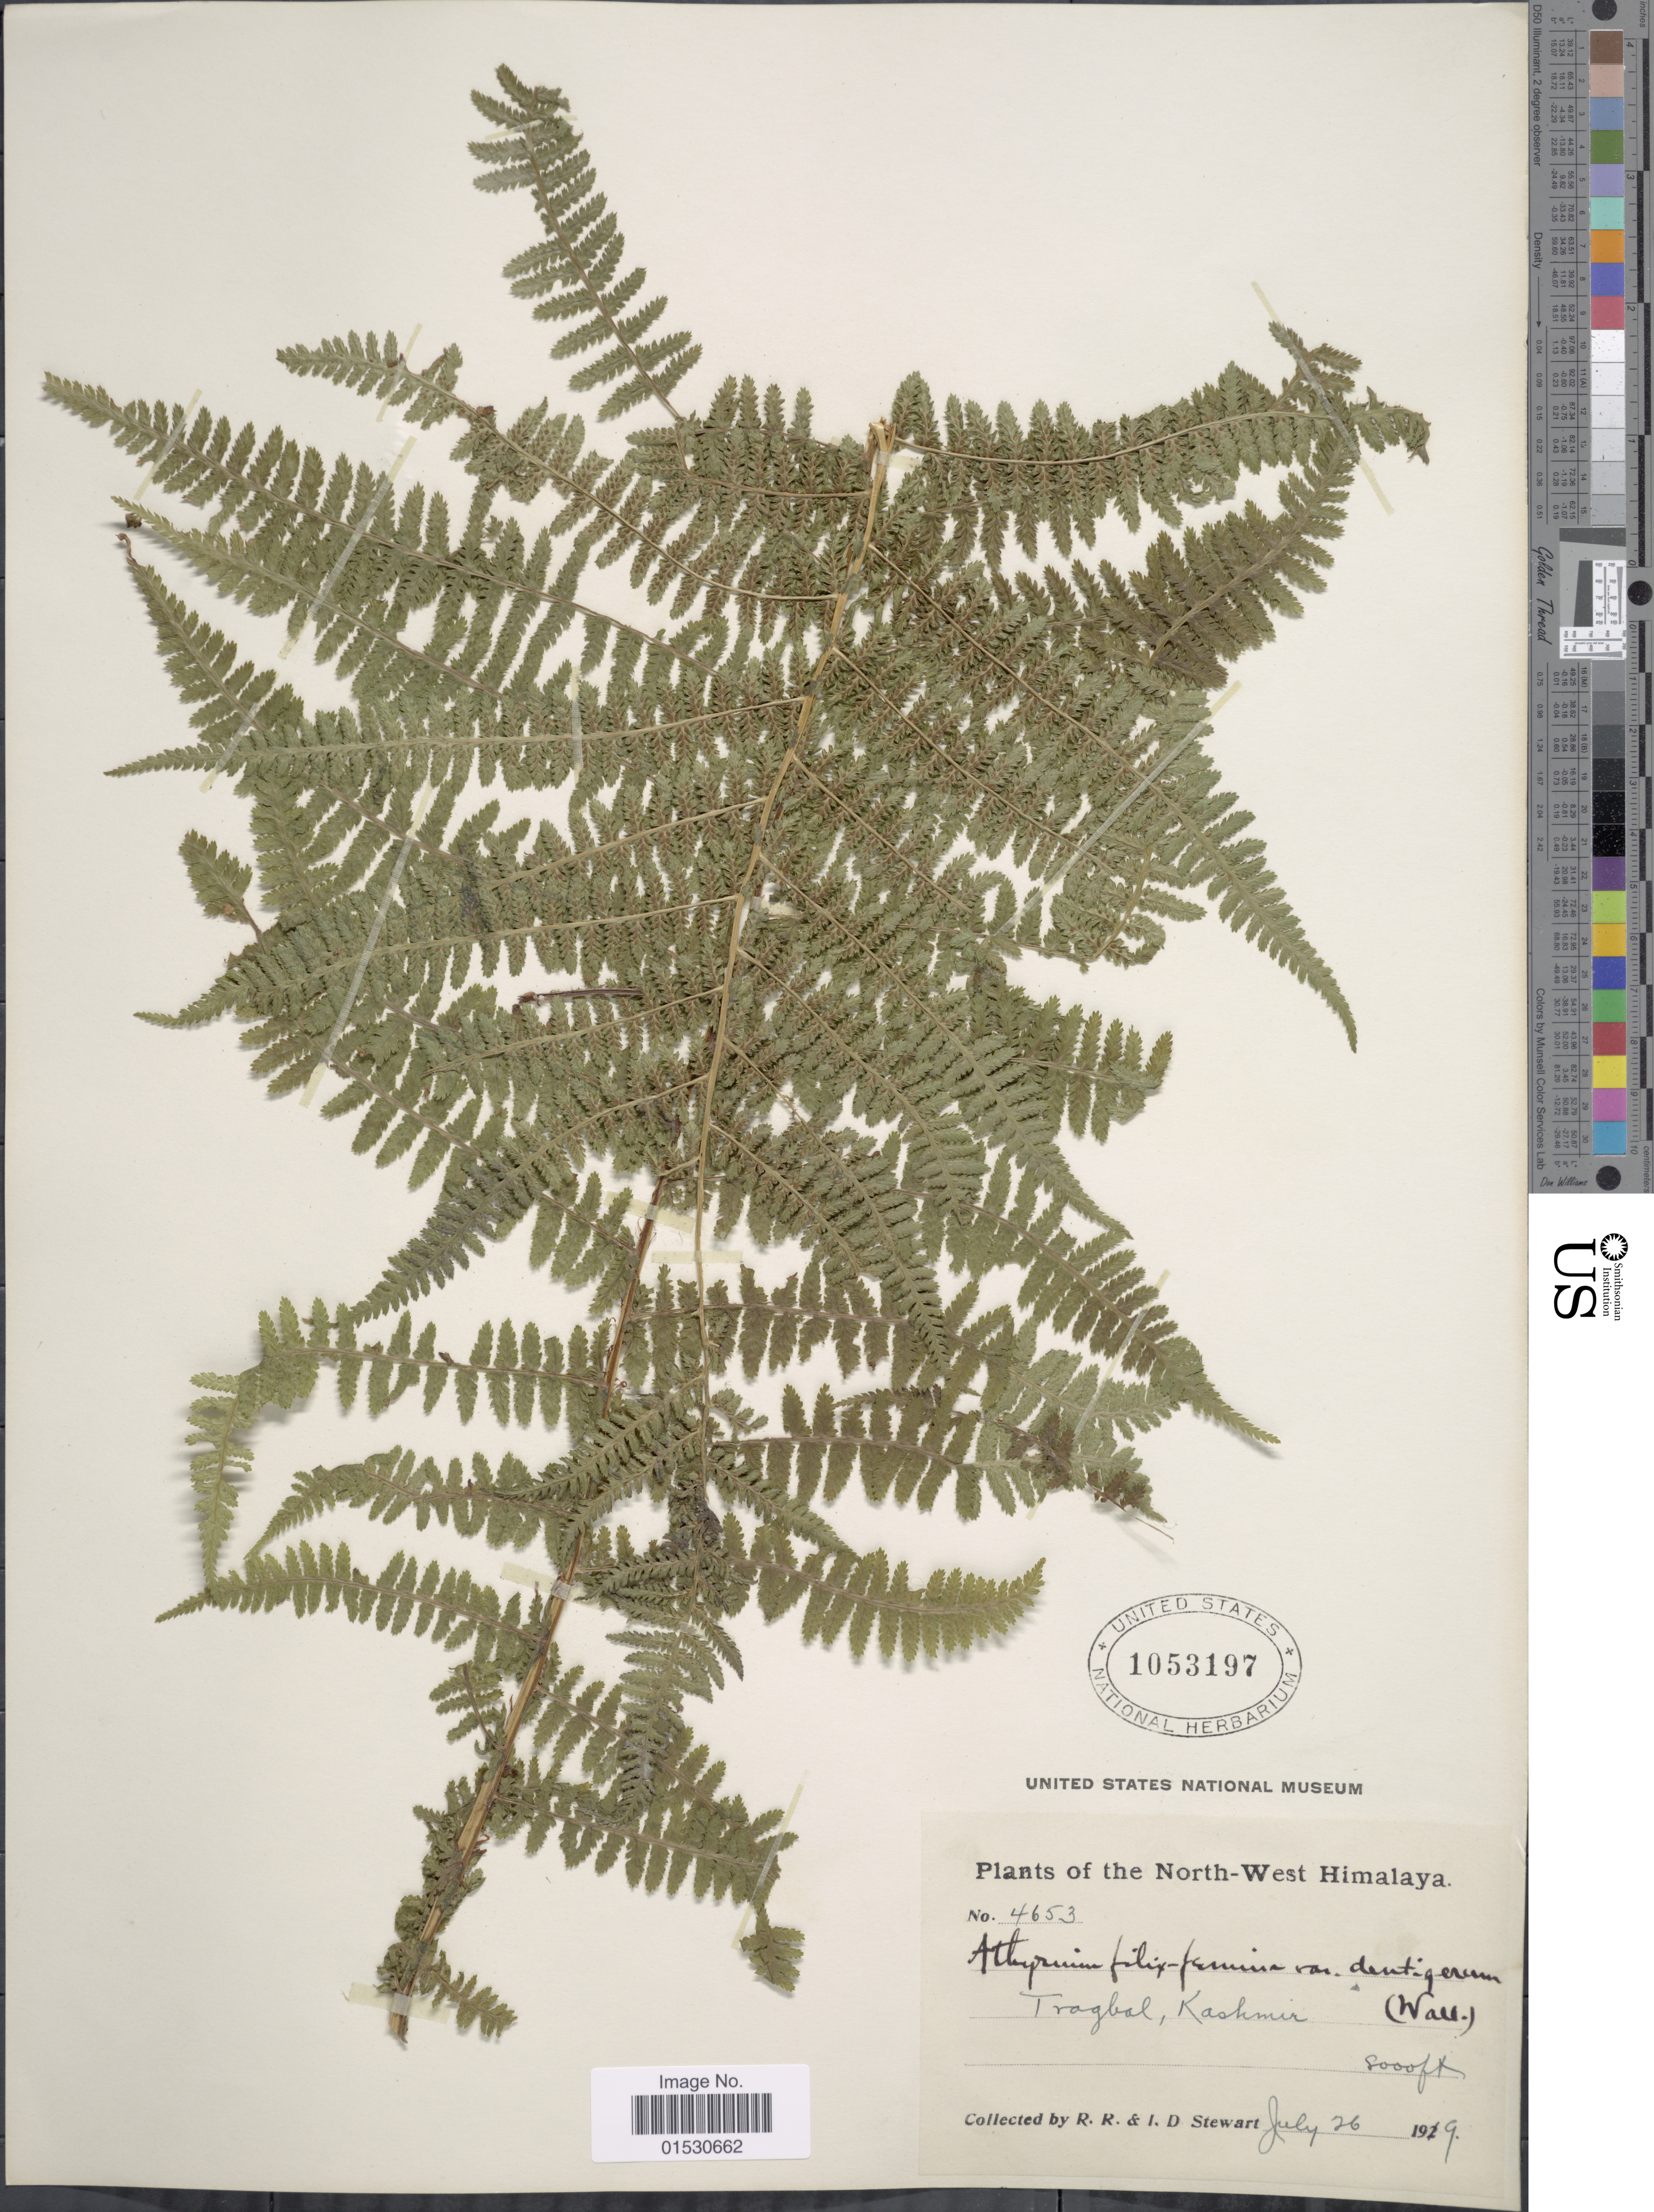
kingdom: Plantae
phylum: Tracheophyta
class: Polypodiopsida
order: Polypodiales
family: Athyriaceae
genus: Athyrium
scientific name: Athyrium filix-femina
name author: (L.) Roth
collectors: R. R. Stewart & I. Stewart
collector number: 4653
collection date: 1919-07-26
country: India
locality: North-West Himalaya, Tragbal, Kashmir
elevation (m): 2438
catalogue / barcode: US 1053197